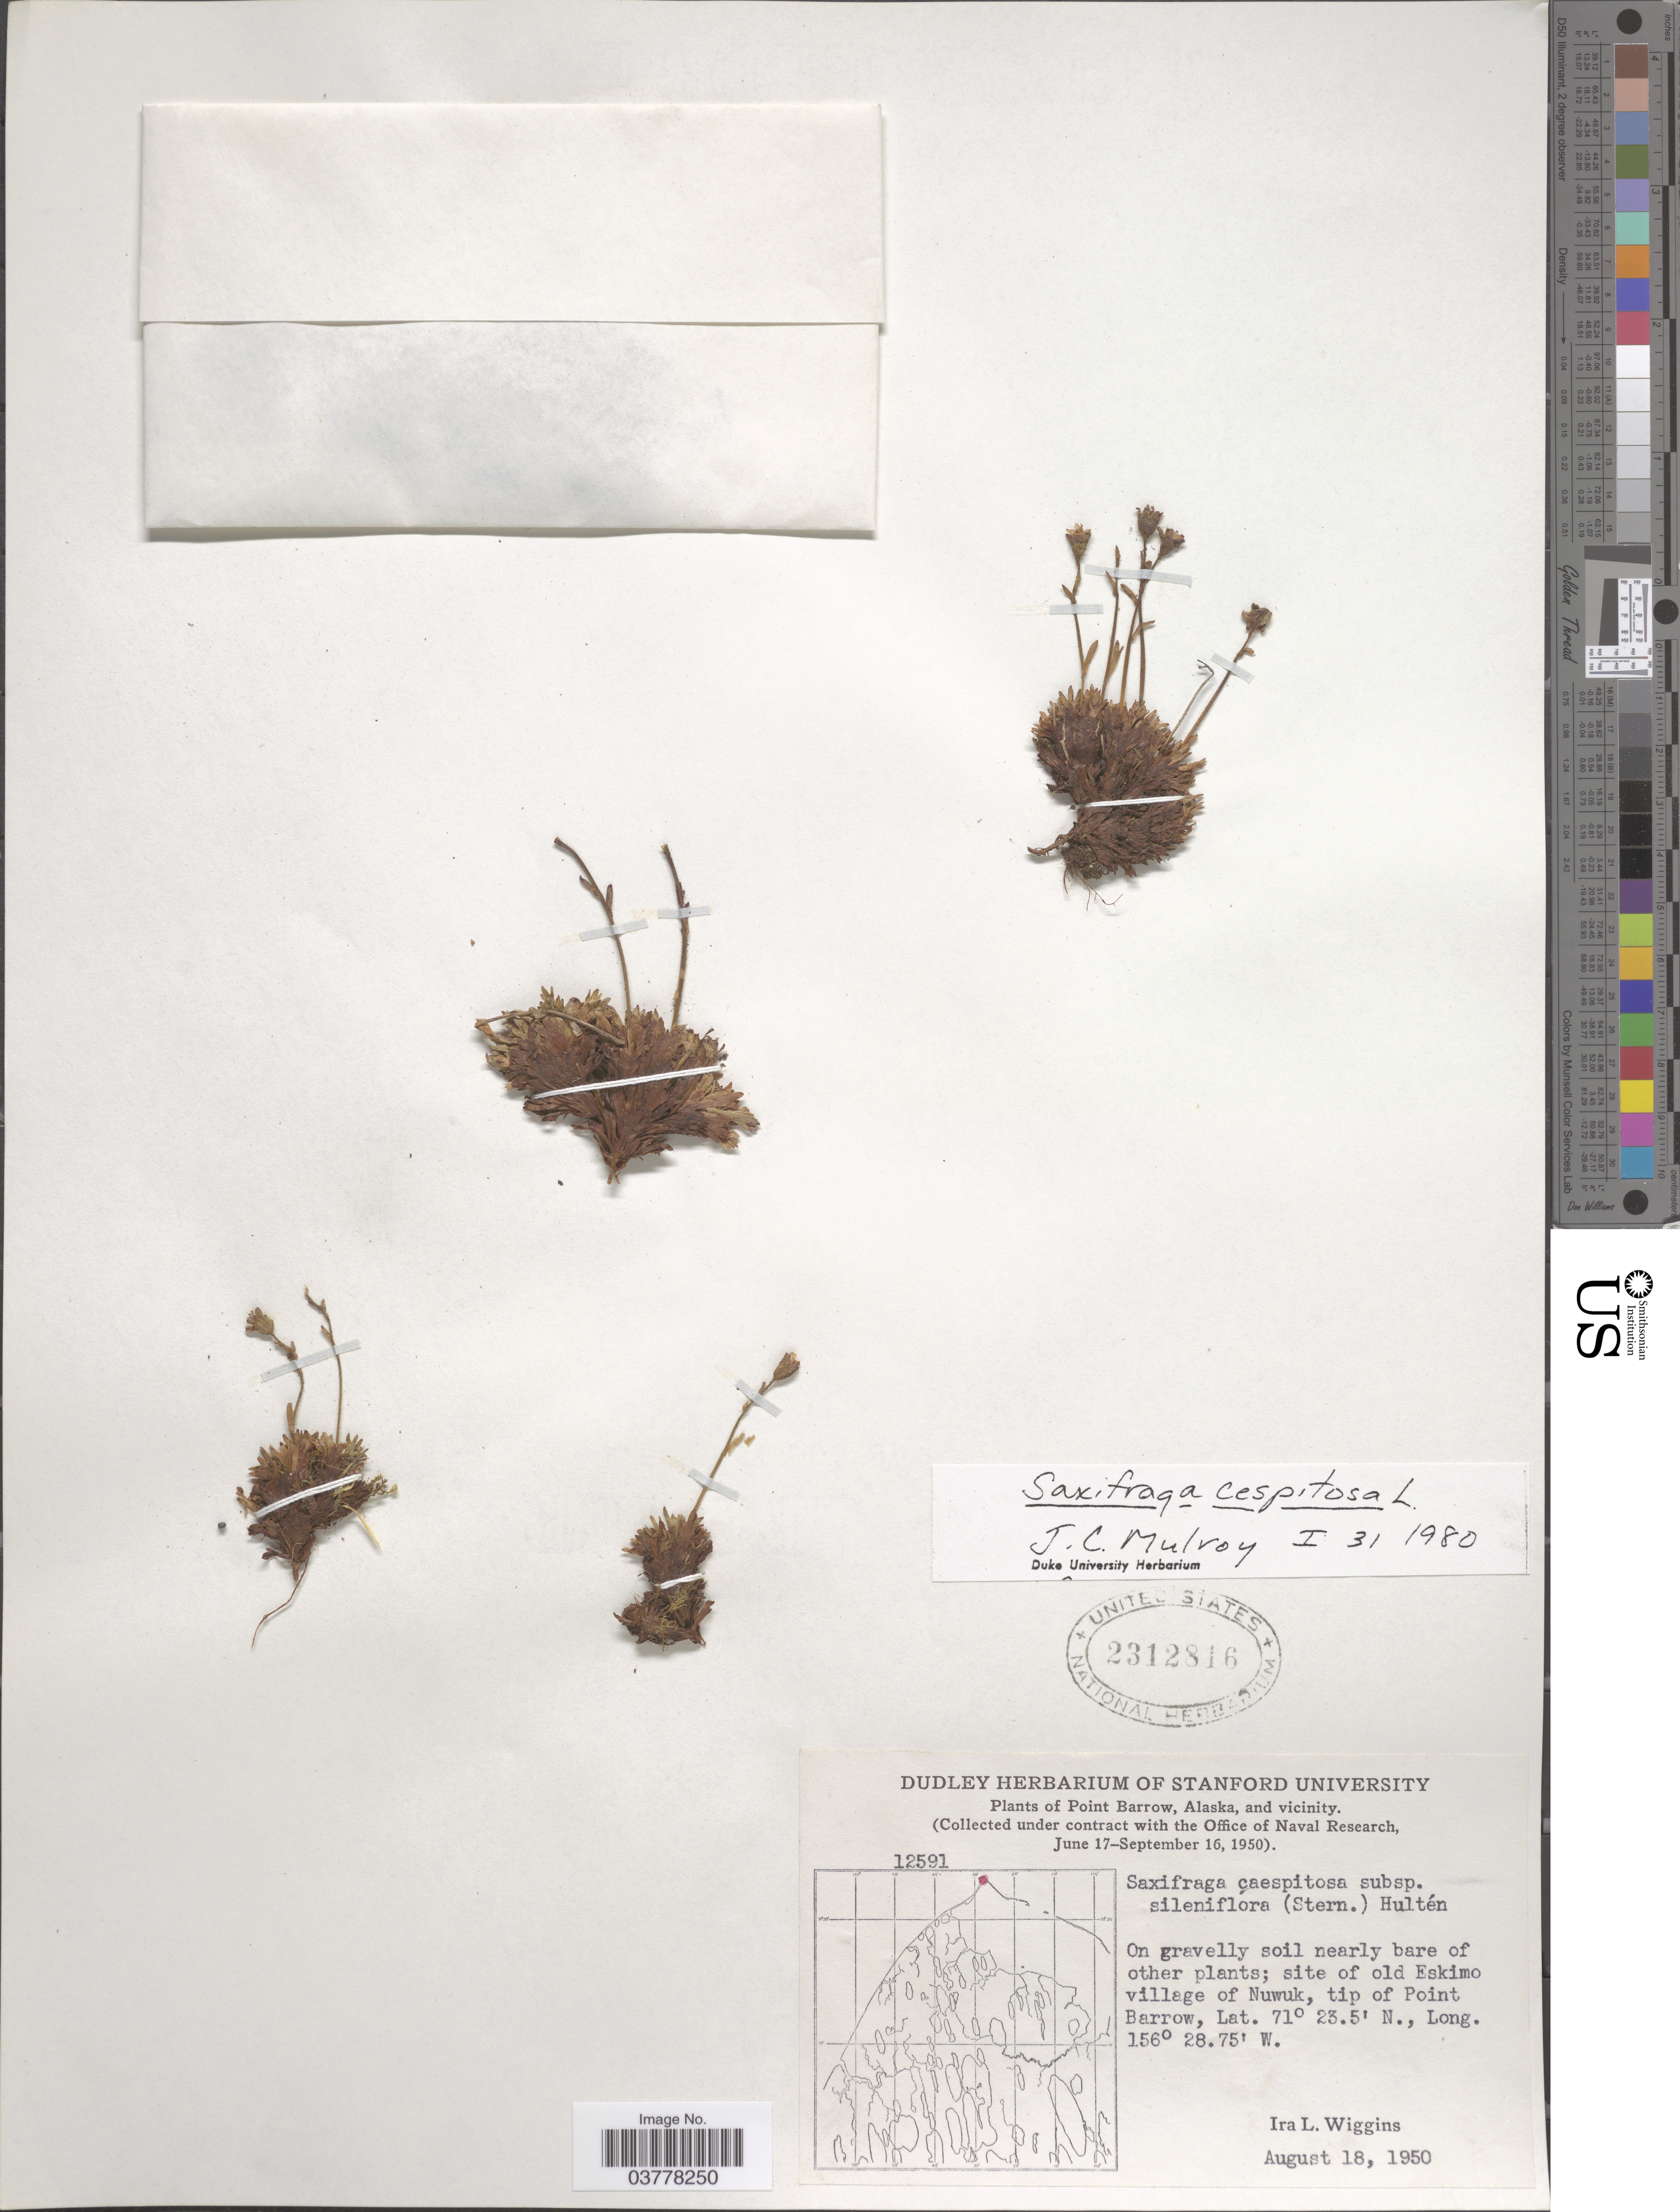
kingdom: Plantae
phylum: Tracheophyta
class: Magnoliopsida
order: Saxifragales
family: Saxifragaceae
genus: Saxifraga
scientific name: Saxifraga caespitosa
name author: L.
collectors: I. L. Wiggins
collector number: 12591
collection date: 1950-08-18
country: United States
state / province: Alaska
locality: Point Barrow, Alaska, and vicinity. Site of old Eskimo village of Nuwuk, tip of Point Barrow.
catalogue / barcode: US 2312816